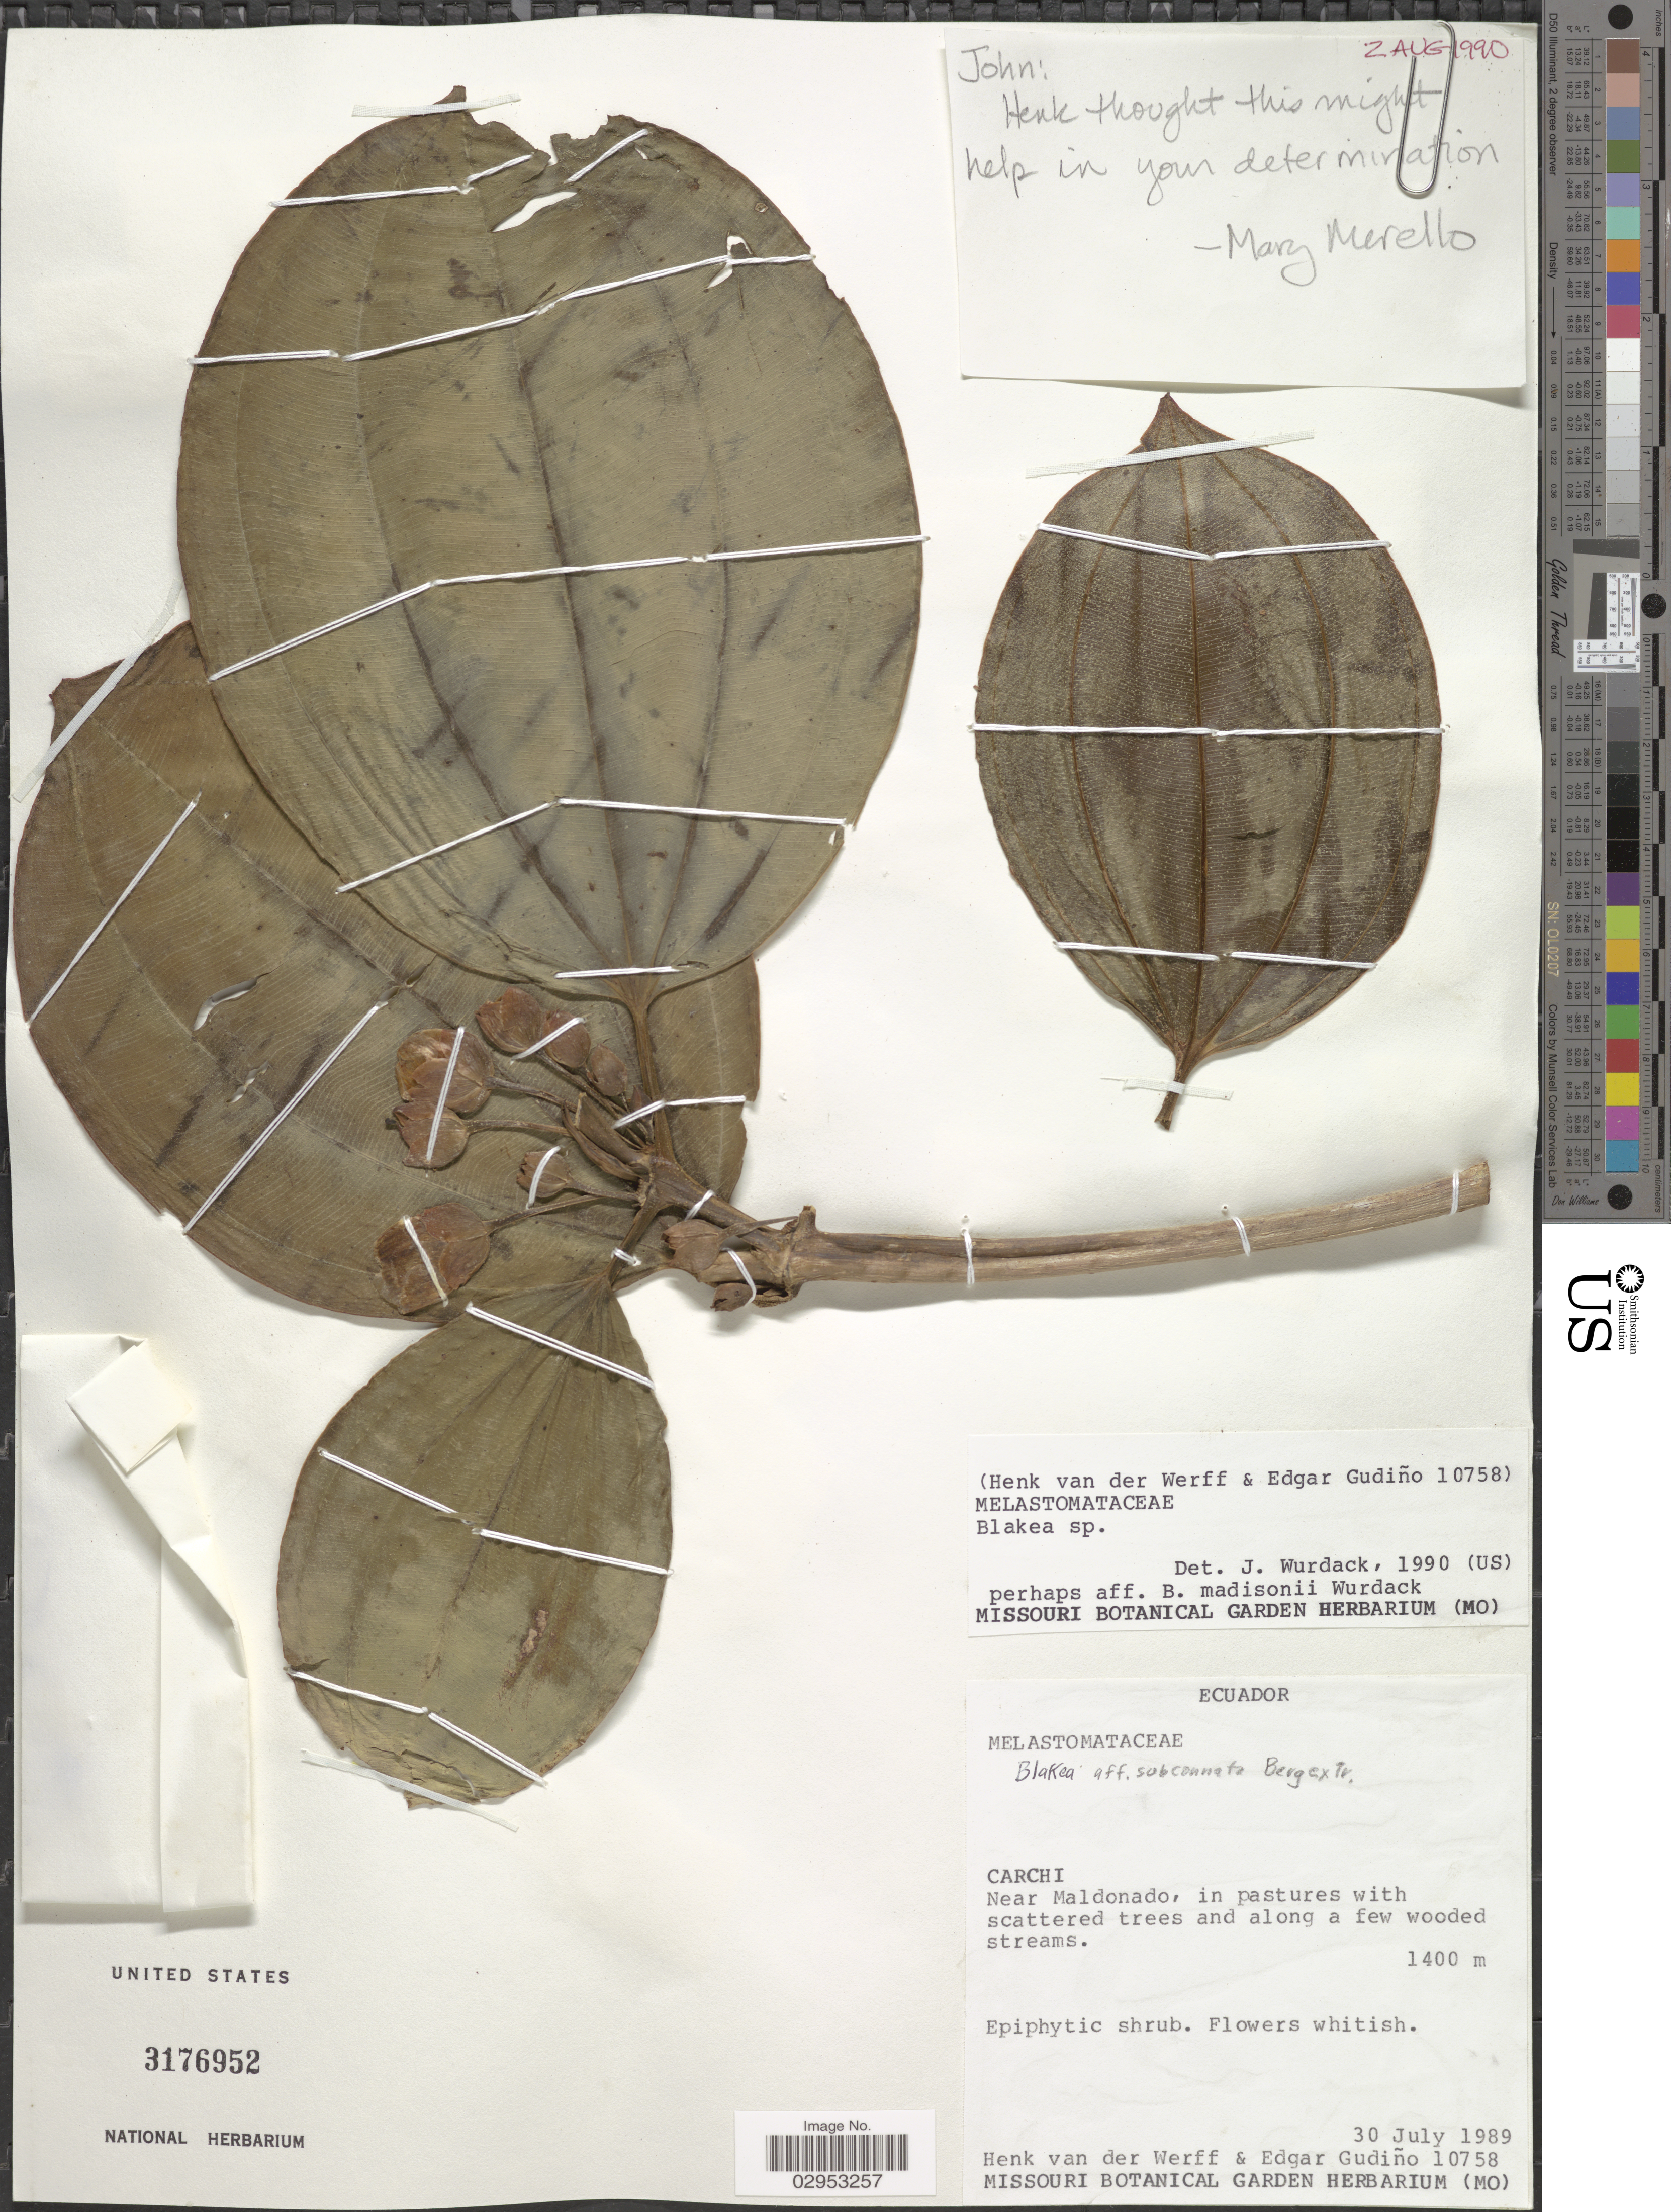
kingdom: Plantae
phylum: Tracheophyta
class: Magnoliopsida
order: Myrtales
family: Melastomataceae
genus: Blakea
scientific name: Blakea punctulata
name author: (Triana) Wurdack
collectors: H. van der Werff & E. Gudiño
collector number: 10758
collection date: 1989-07-30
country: Ecuador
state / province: Carchi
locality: Near Maldonado.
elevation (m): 1400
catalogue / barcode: US 3176952